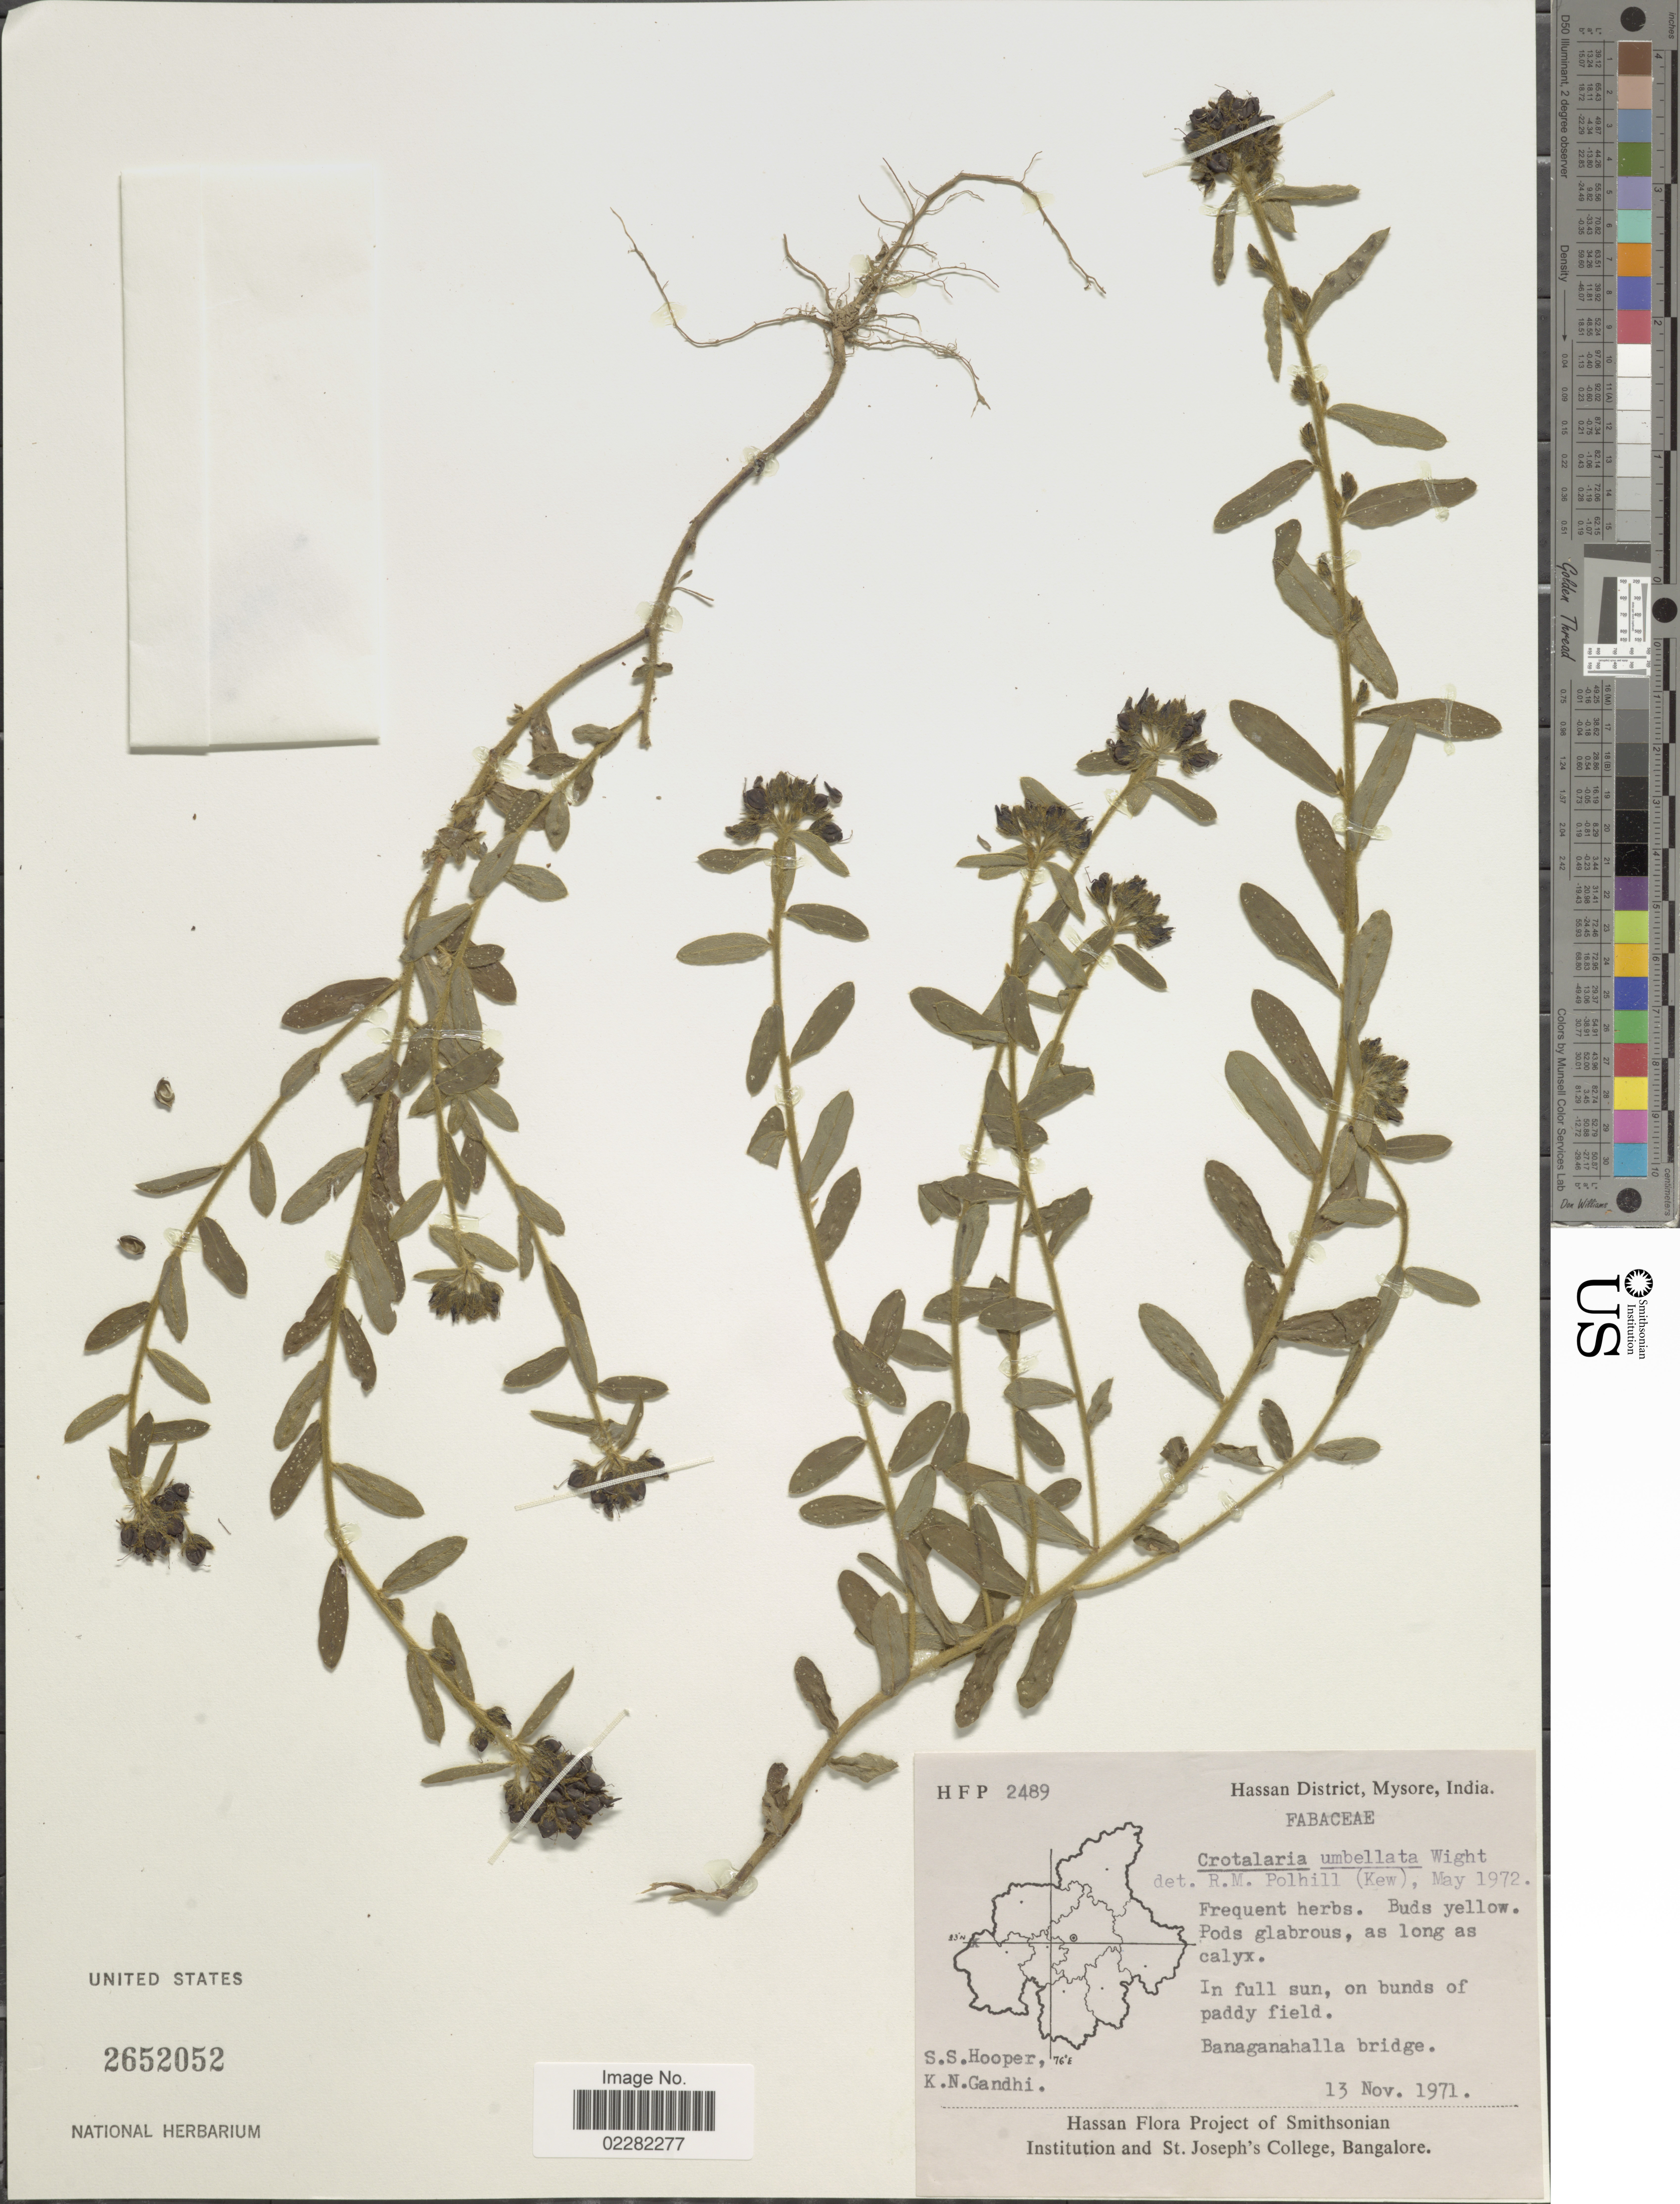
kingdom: Plantae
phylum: Tracheophyta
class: Magnoliopsida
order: Fabales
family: Fabaceae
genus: Crotalaria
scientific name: Crotalaria umbellata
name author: Wight & Arn.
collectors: S. S. Hooper & K. N. Gandhi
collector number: HFP 2489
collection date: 1971-11-13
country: India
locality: Banaganahalla bridge. Hassan District, Mysore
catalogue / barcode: US 2652052